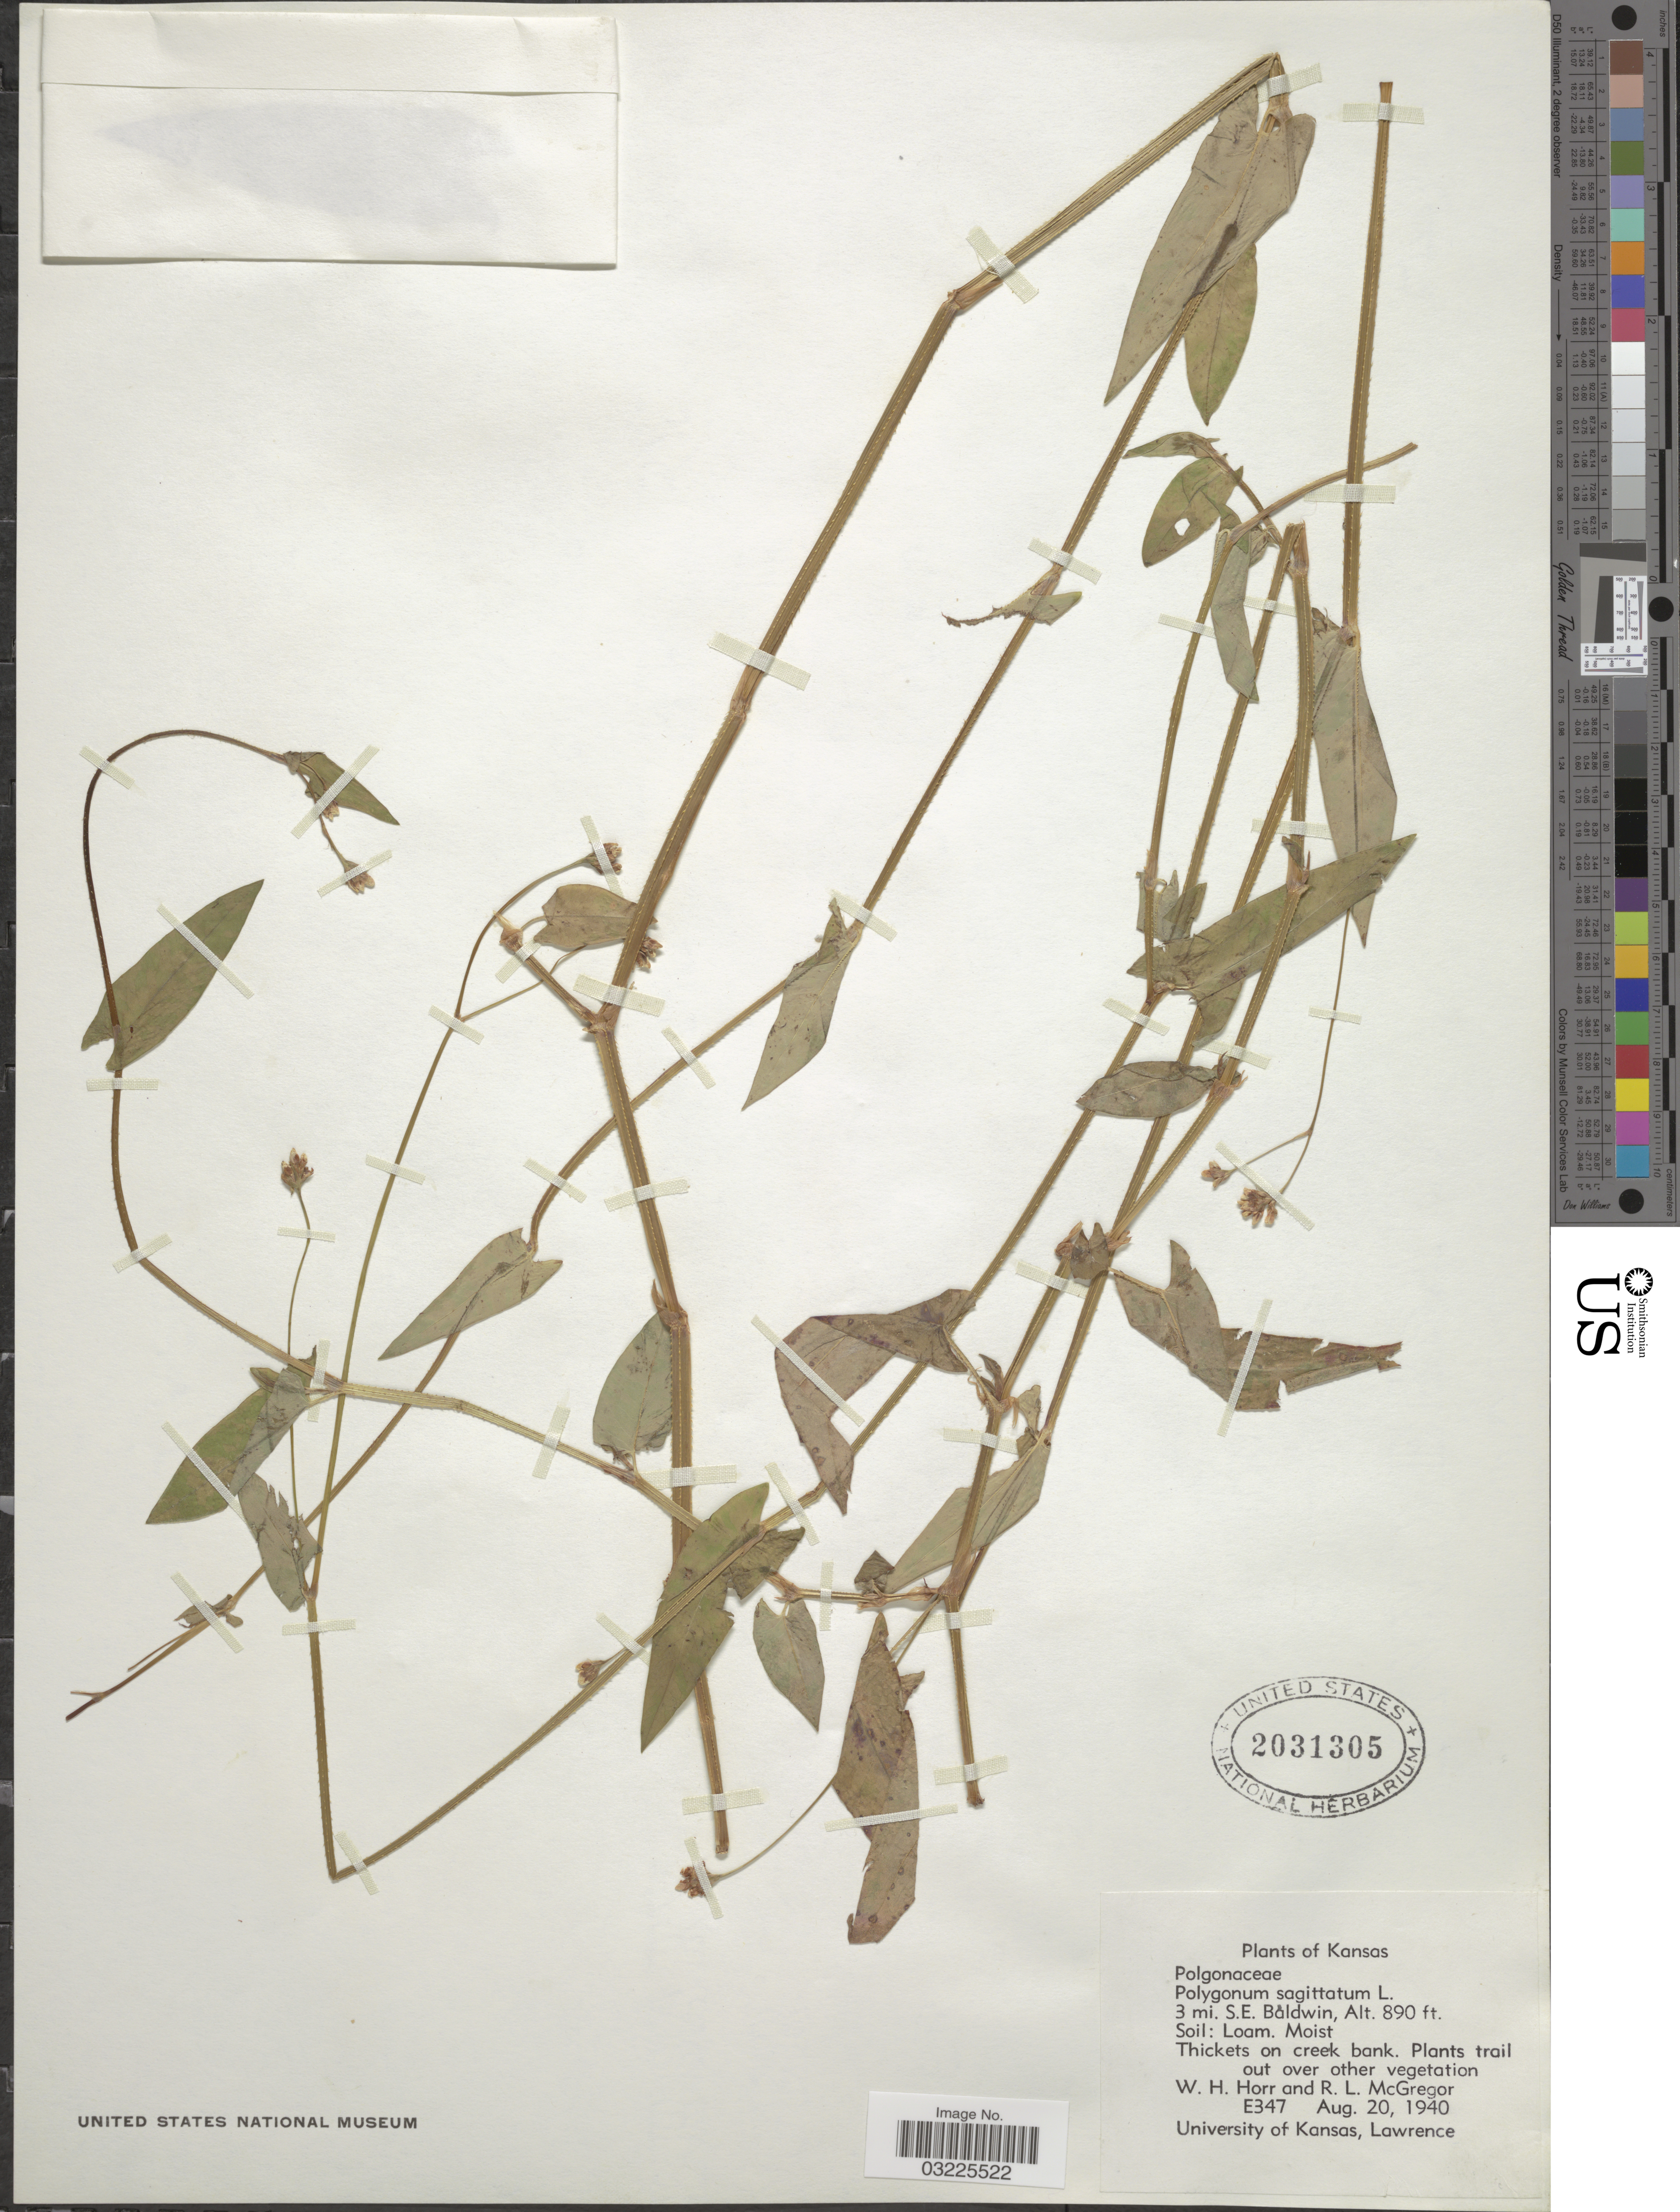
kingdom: Plantae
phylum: Tracheophyta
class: Magnoliopsida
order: Caryophyllales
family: Polygonaceae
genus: Persicaria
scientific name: Persicaria sagittata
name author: (L.) H. Gross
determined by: Atha, D. E.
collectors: W. H. Horr & R. McGregor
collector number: E347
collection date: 1940-08-20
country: United States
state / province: Kansas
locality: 3 mi. S. E. Baldwin.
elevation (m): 271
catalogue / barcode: US 2031305